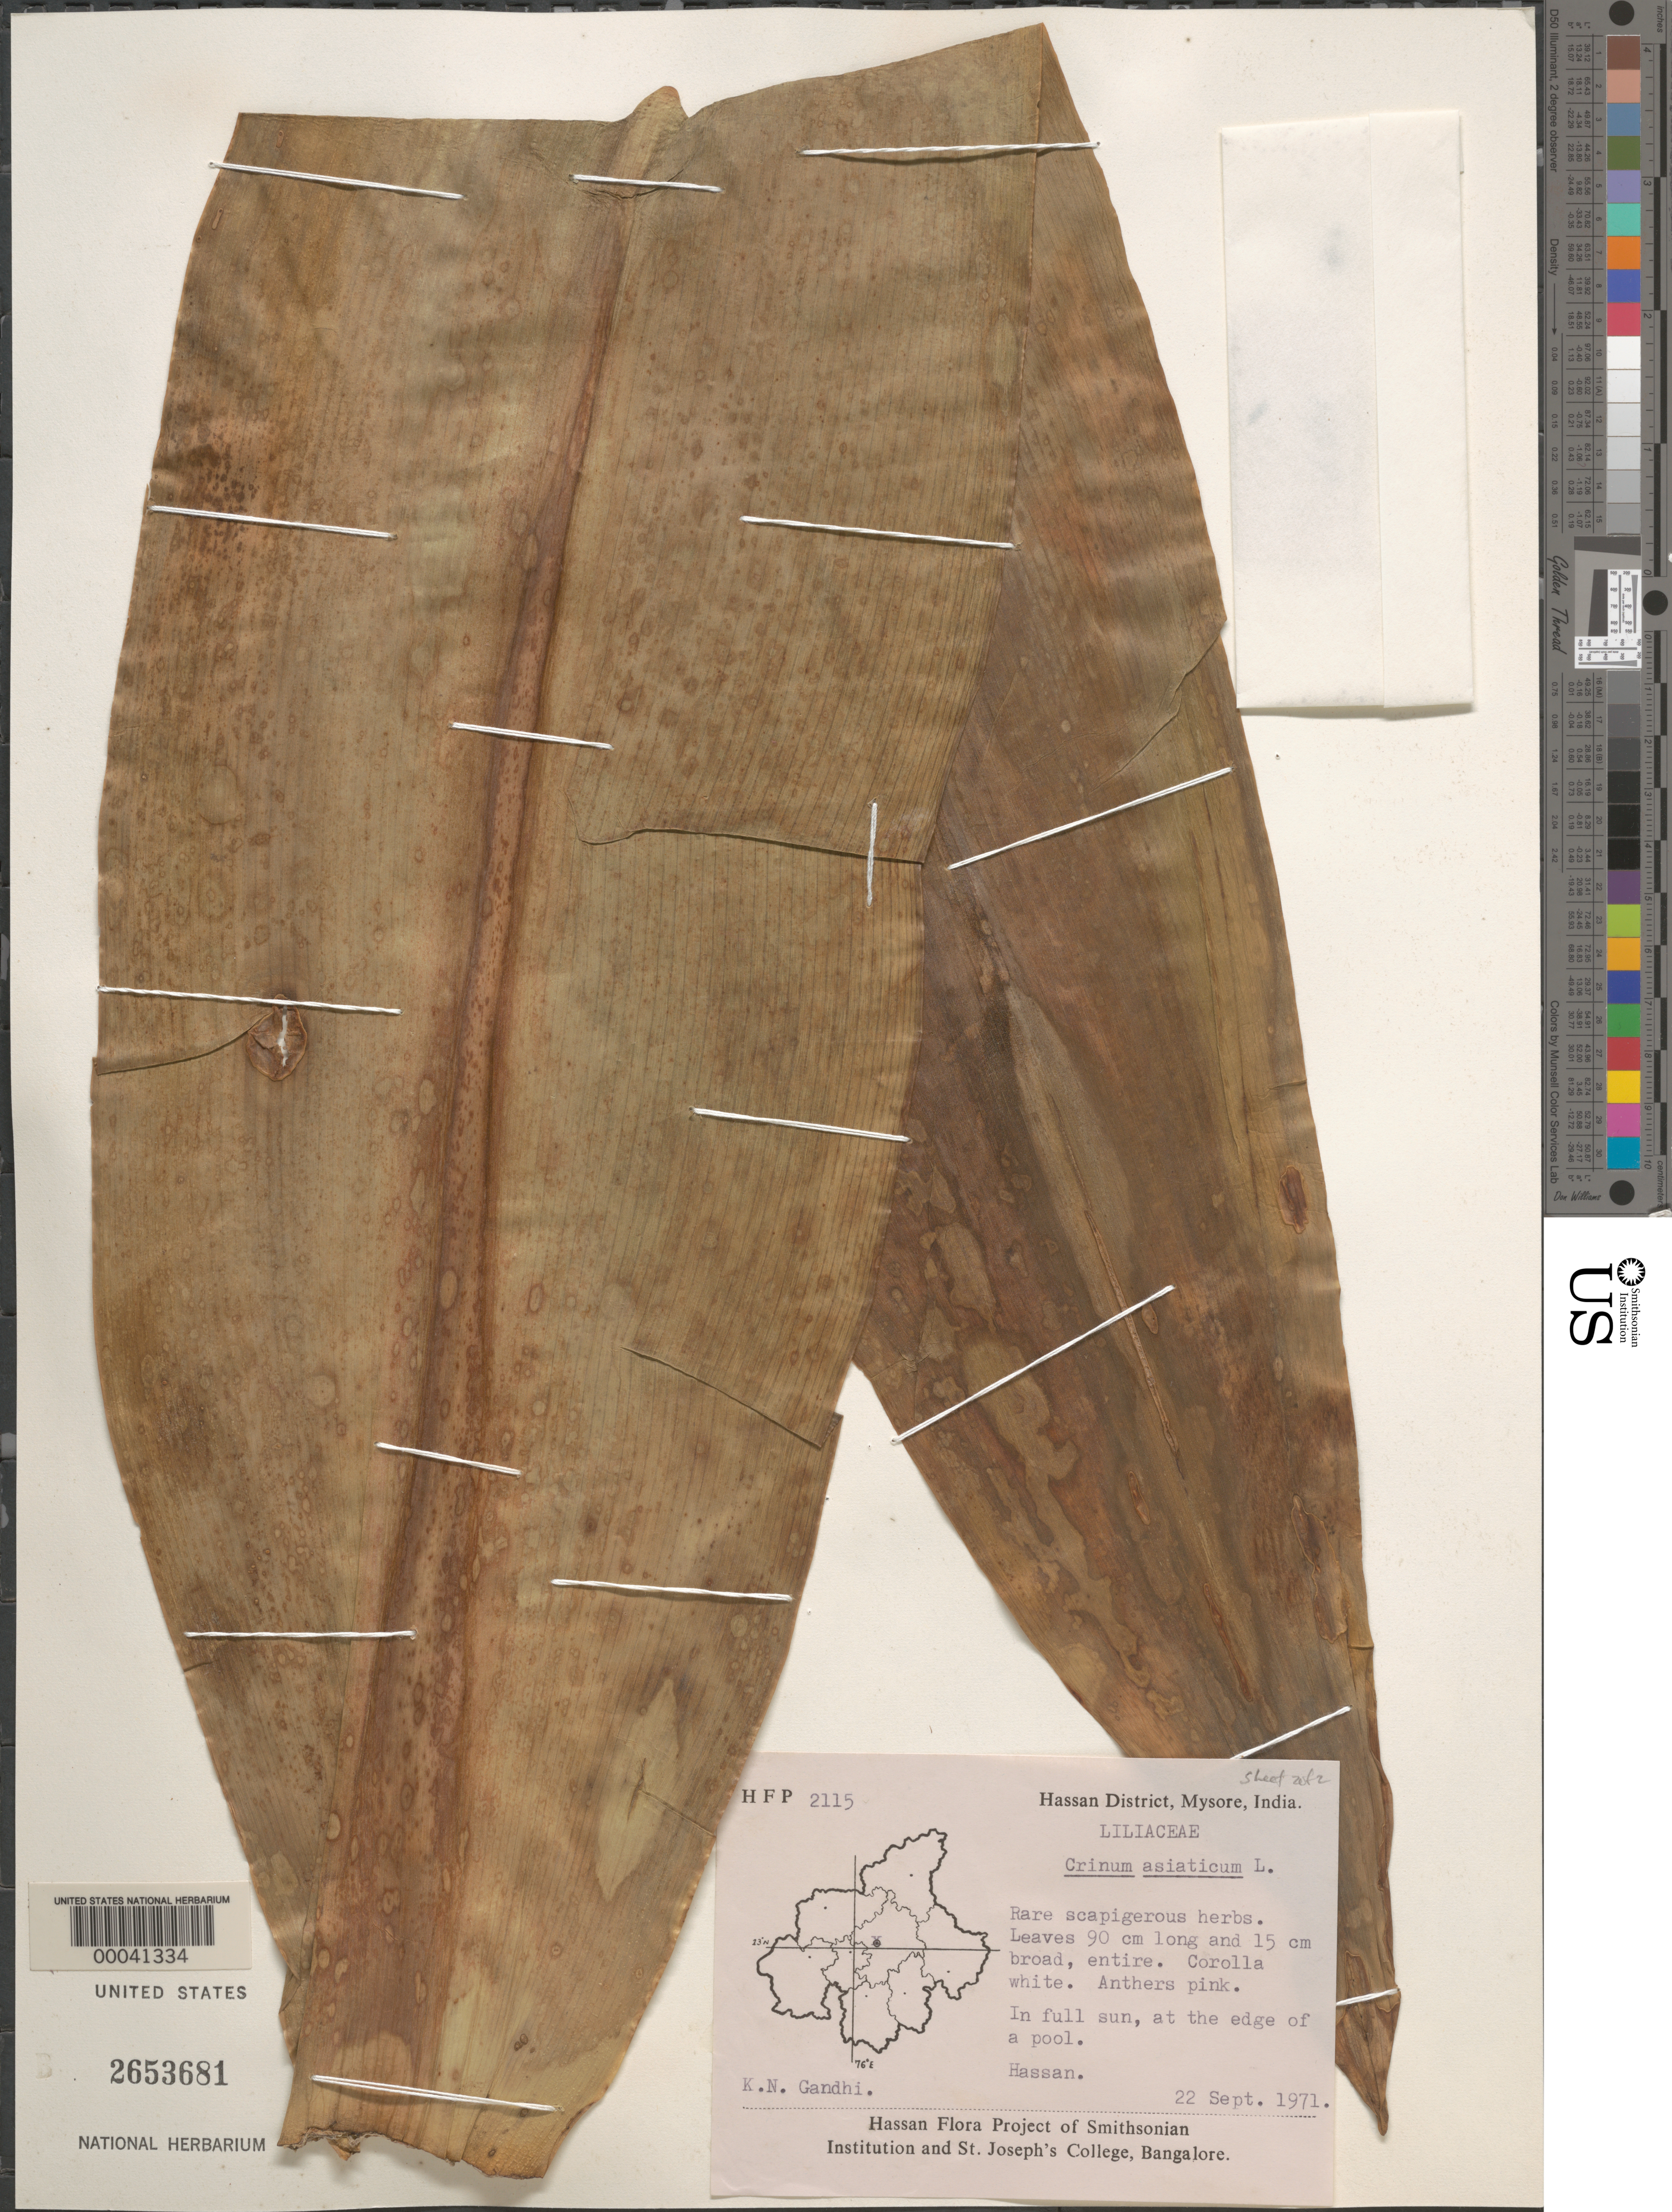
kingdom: Plantae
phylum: Tracheophyta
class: Liliopsida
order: Asparagales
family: Amaryllidaceae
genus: Crinum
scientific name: Crinum asiaticum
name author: L.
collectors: K. N. Gandhi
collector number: Hfp 2115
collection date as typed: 22 Sep 1971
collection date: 1971-09-22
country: India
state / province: Karnataka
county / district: Hassan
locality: Hassan, mysore state [mysore state = karnataka.]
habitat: In full sun, at edge of pool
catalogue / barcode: US 2653681